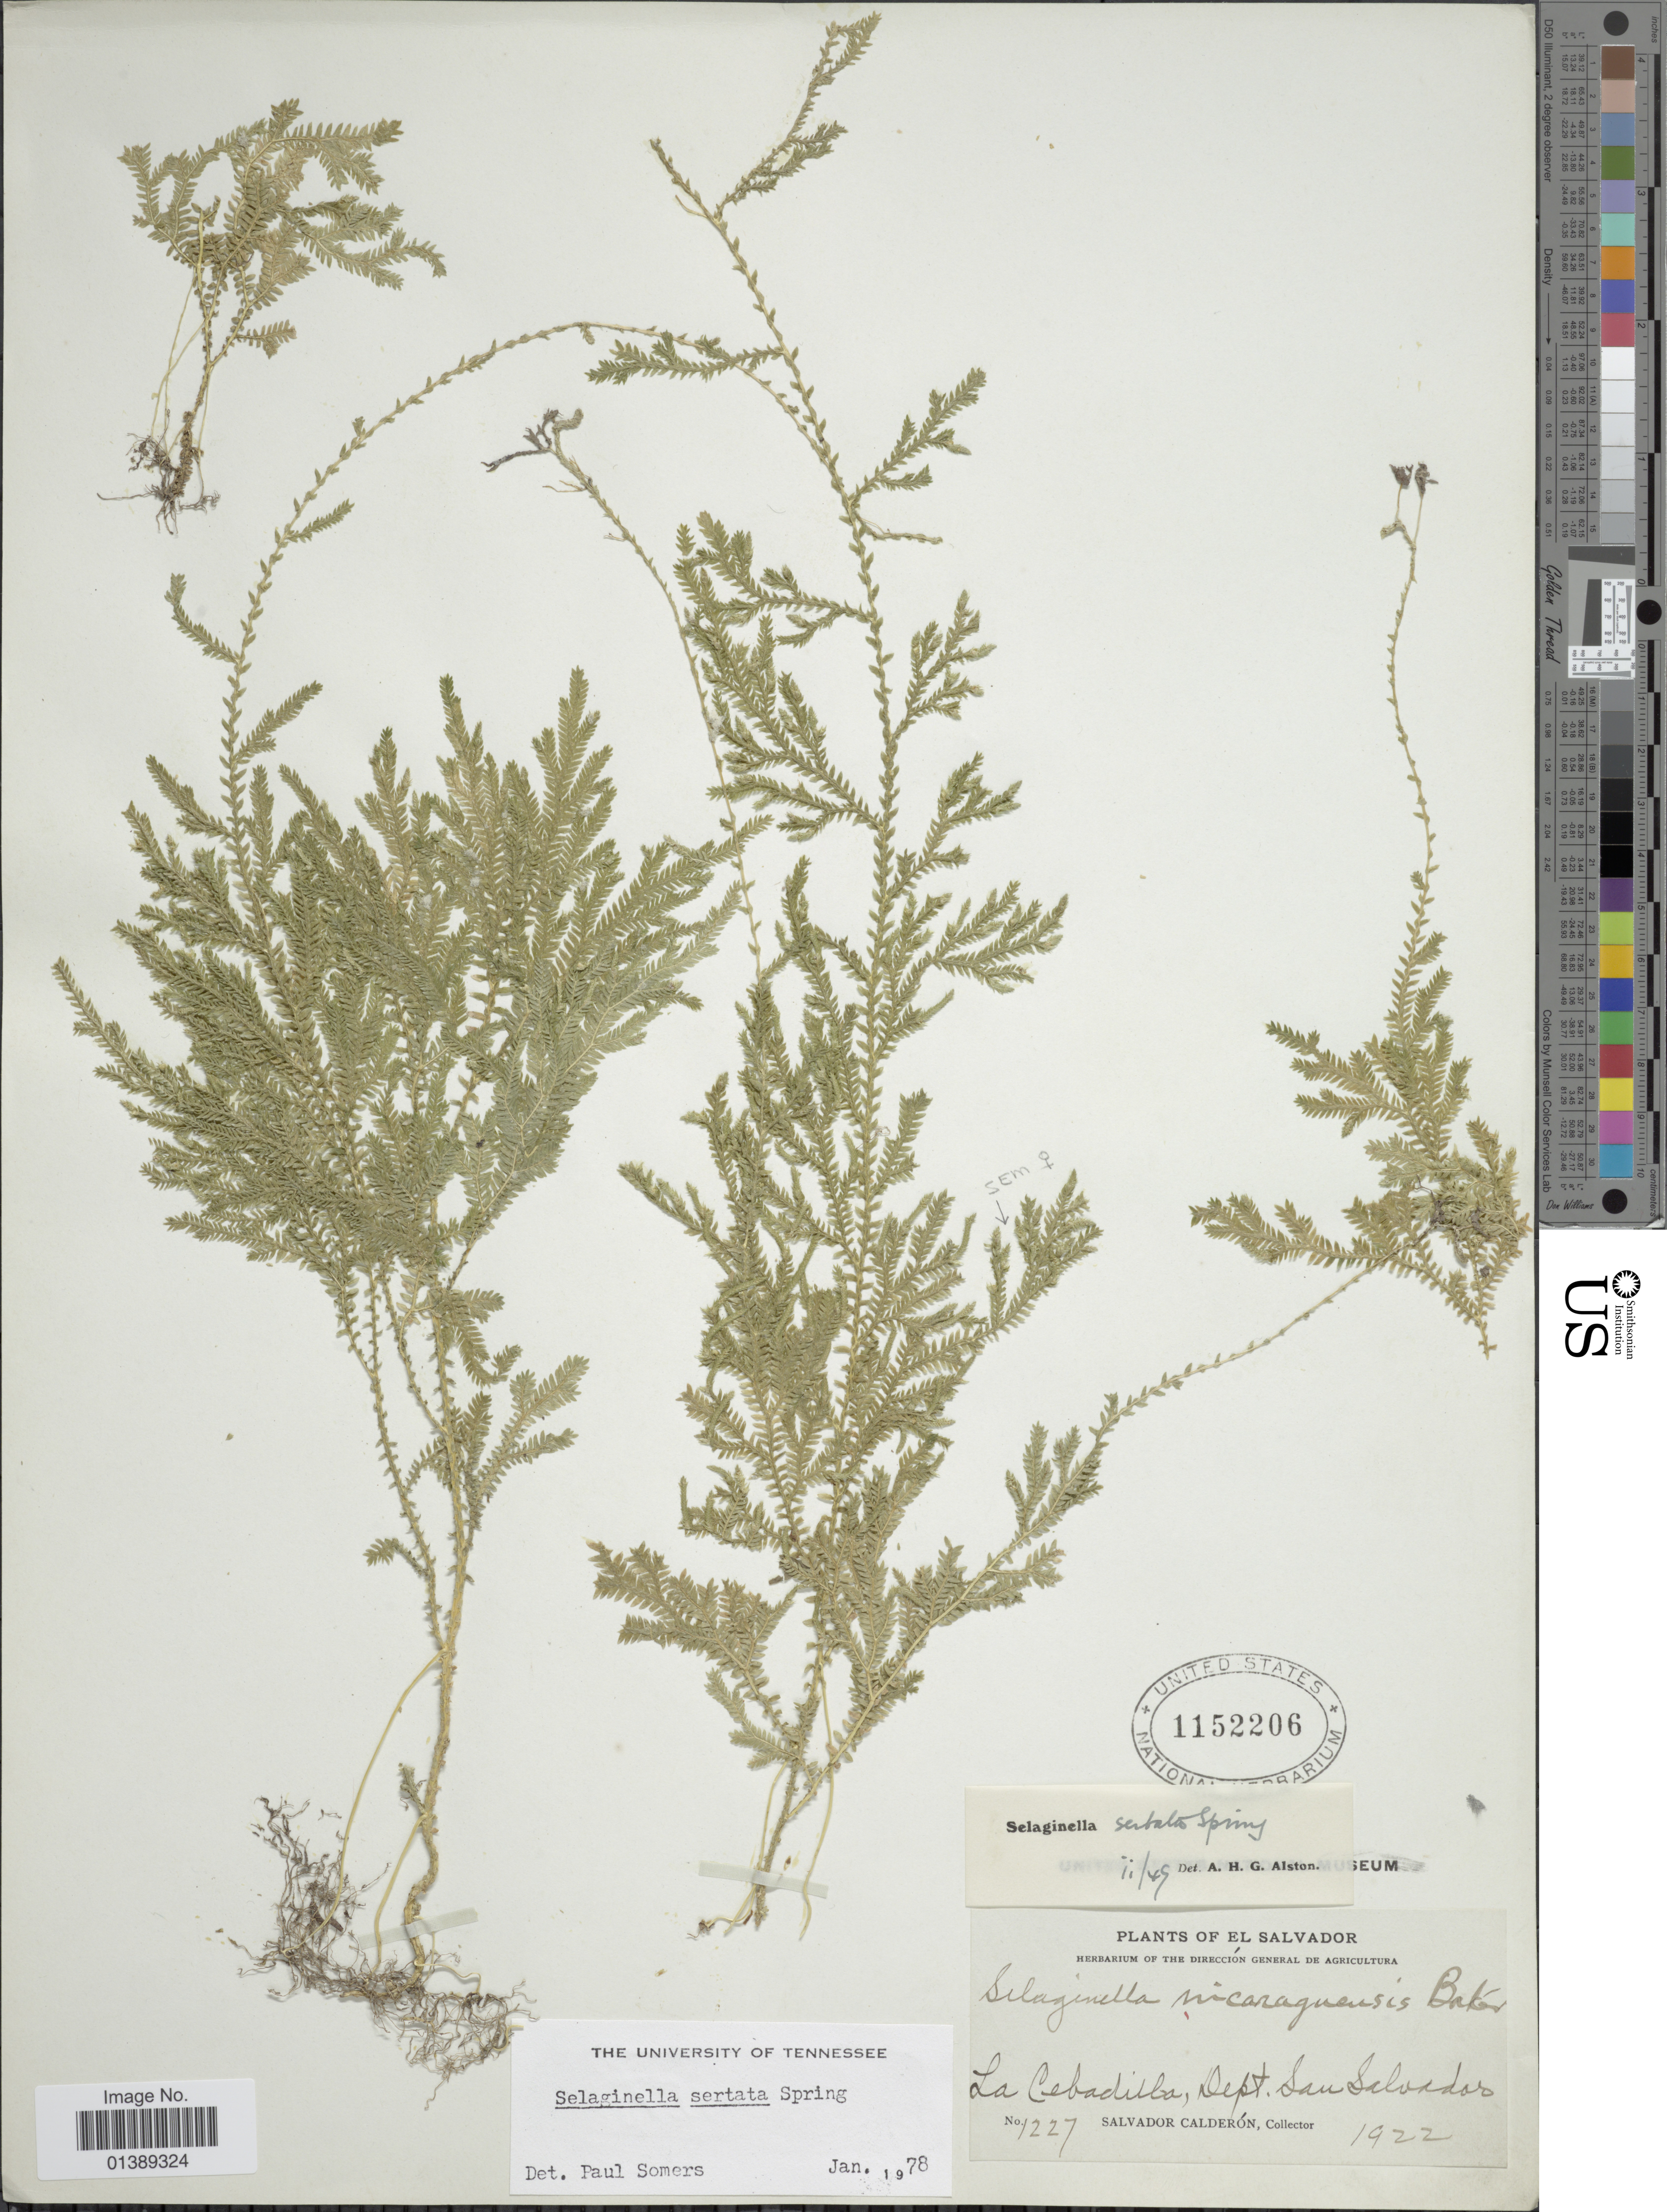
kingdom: Plantae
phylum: Tracheophyta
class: Lycopodiopsida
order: Selaginellales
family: Selaginellaceae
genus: Selaginella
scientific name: Selaginella sertata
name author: Spring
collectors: S. Calderón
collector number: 1227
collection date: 1922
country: El Salvador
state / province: San Salvador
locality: La Cebadilla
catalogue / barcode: US 1152206